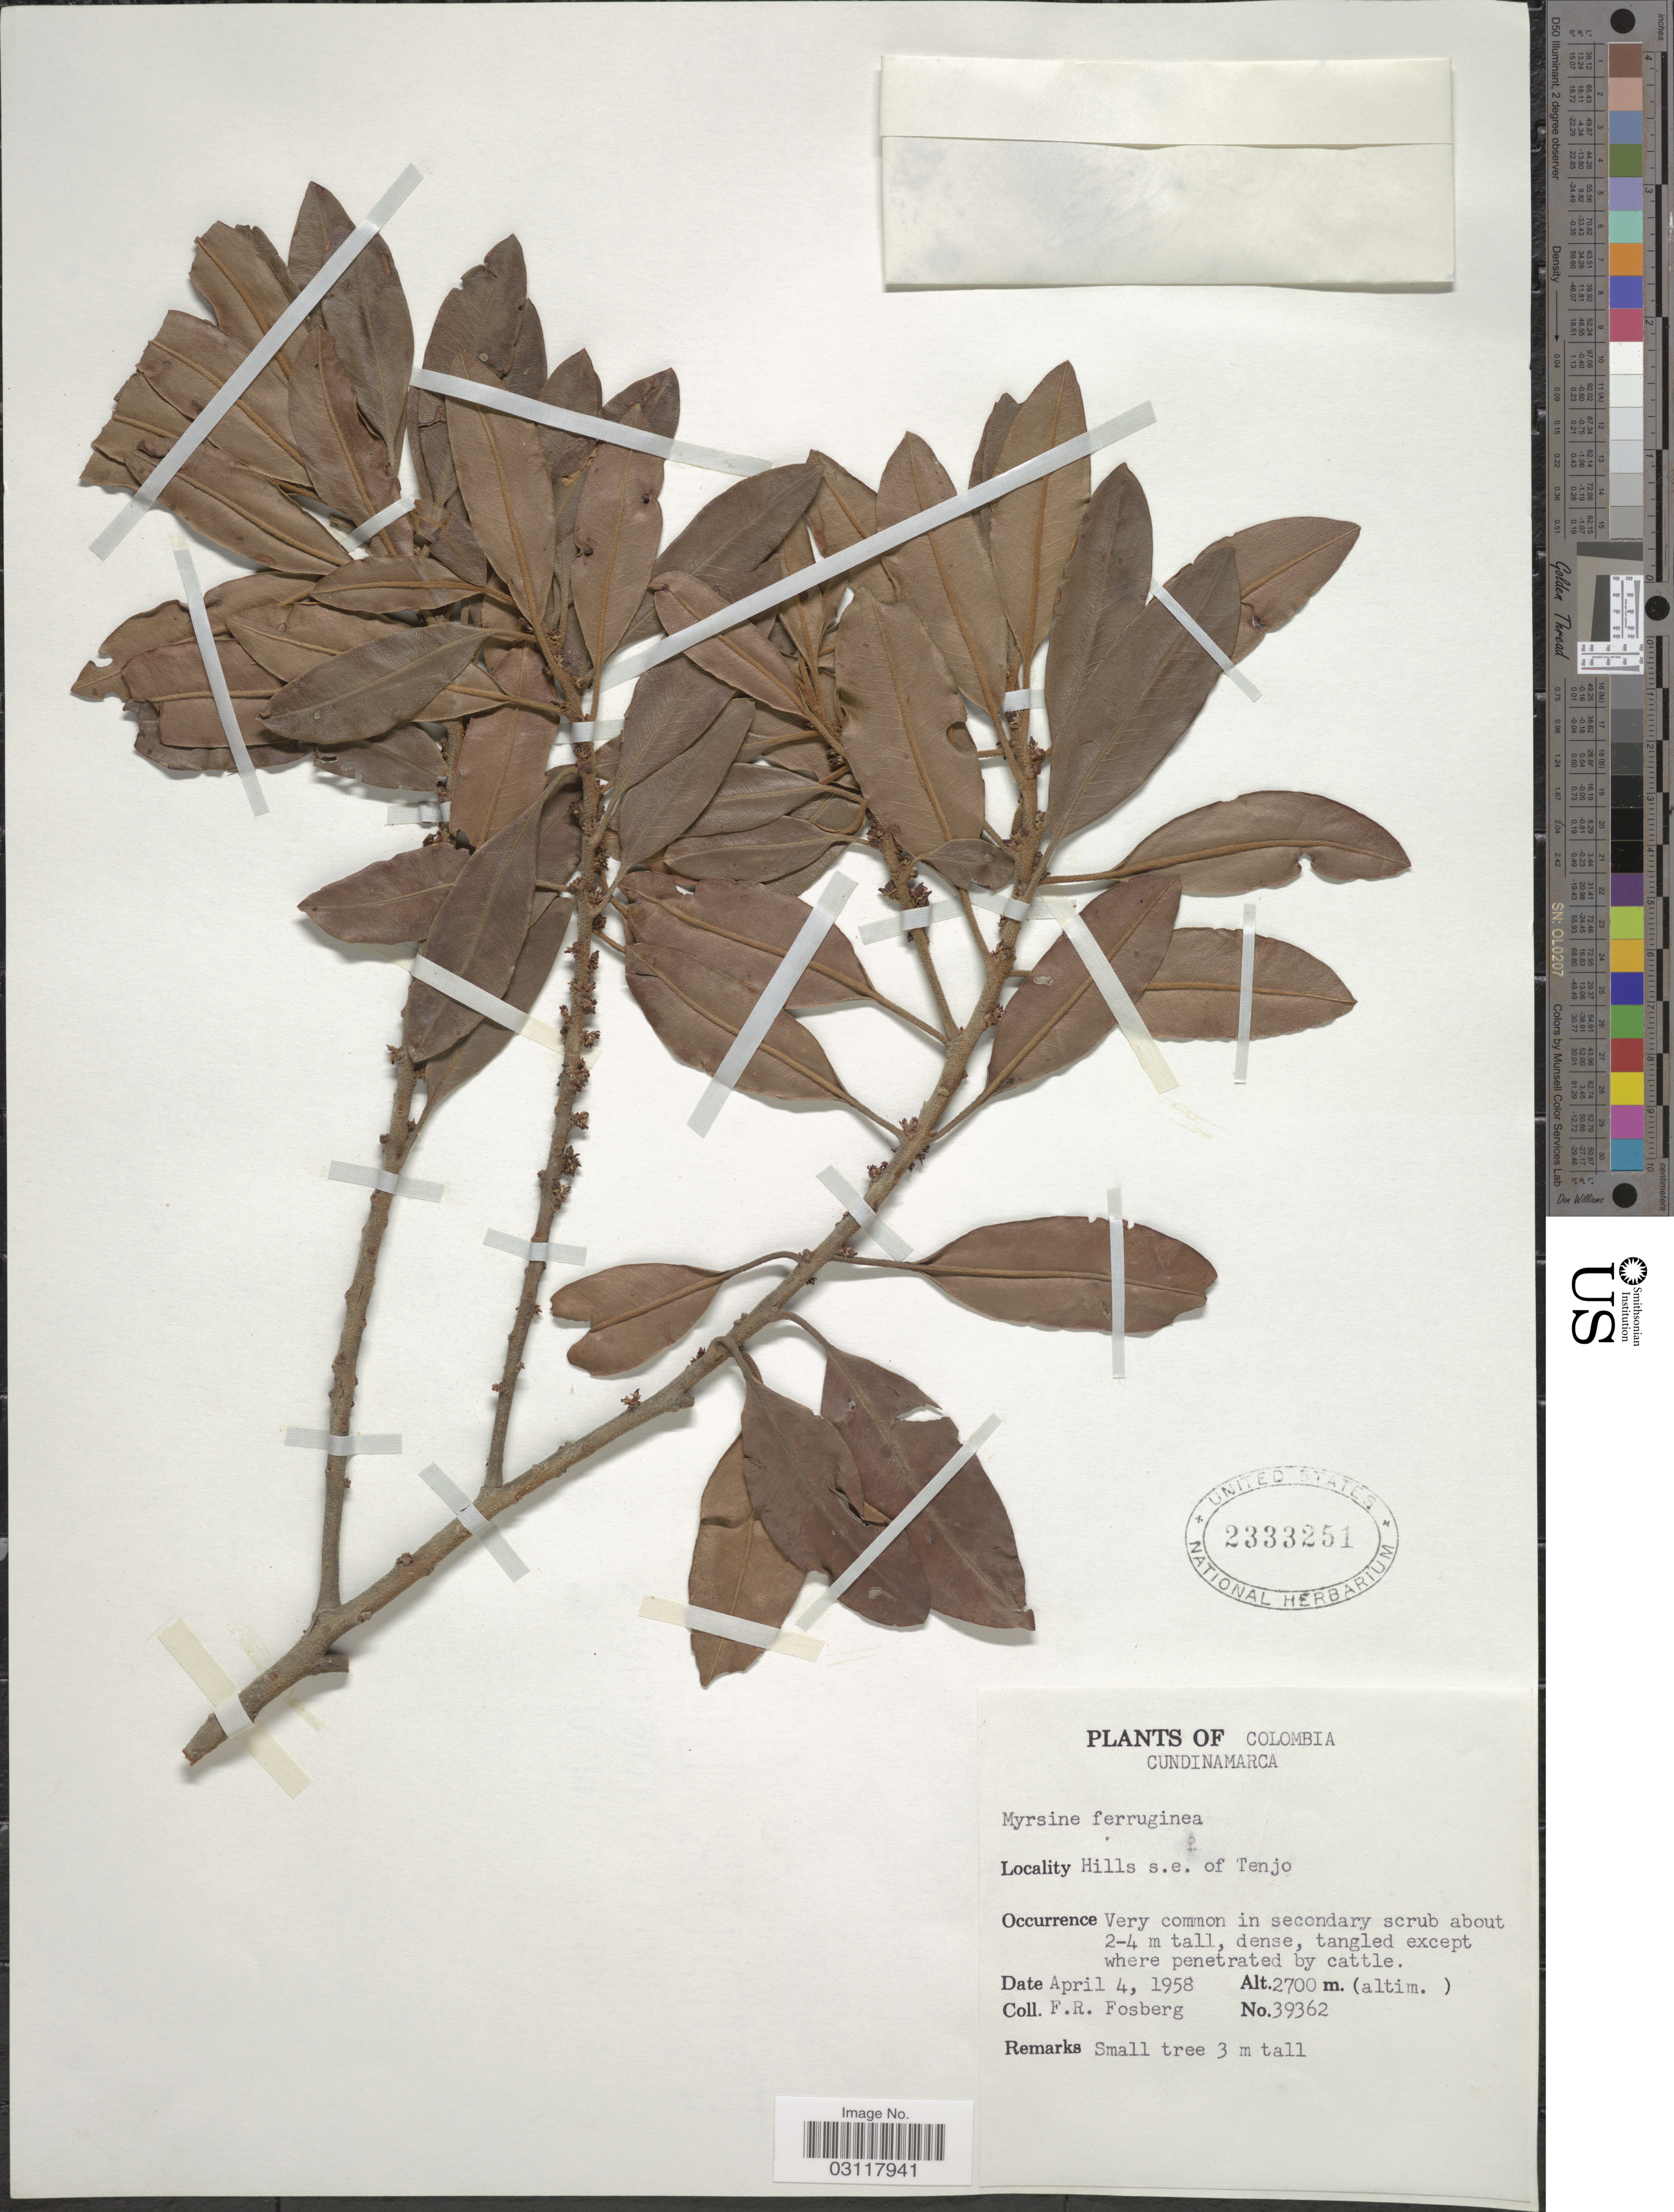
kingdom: Plantae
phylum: Tracheophyta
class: Magnoliopsida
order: Ericales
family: Primulaceae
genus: Rapanea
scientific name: Rapanea ferruginea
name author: (Ruiz & Pav.) Mez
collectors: F. R. Fosberg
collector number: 39362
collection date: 1958-04-04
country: Colombia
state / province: Cundinamarca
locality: Hills s.e. of Tenjo.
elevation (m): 2700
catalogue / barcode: US 2333251